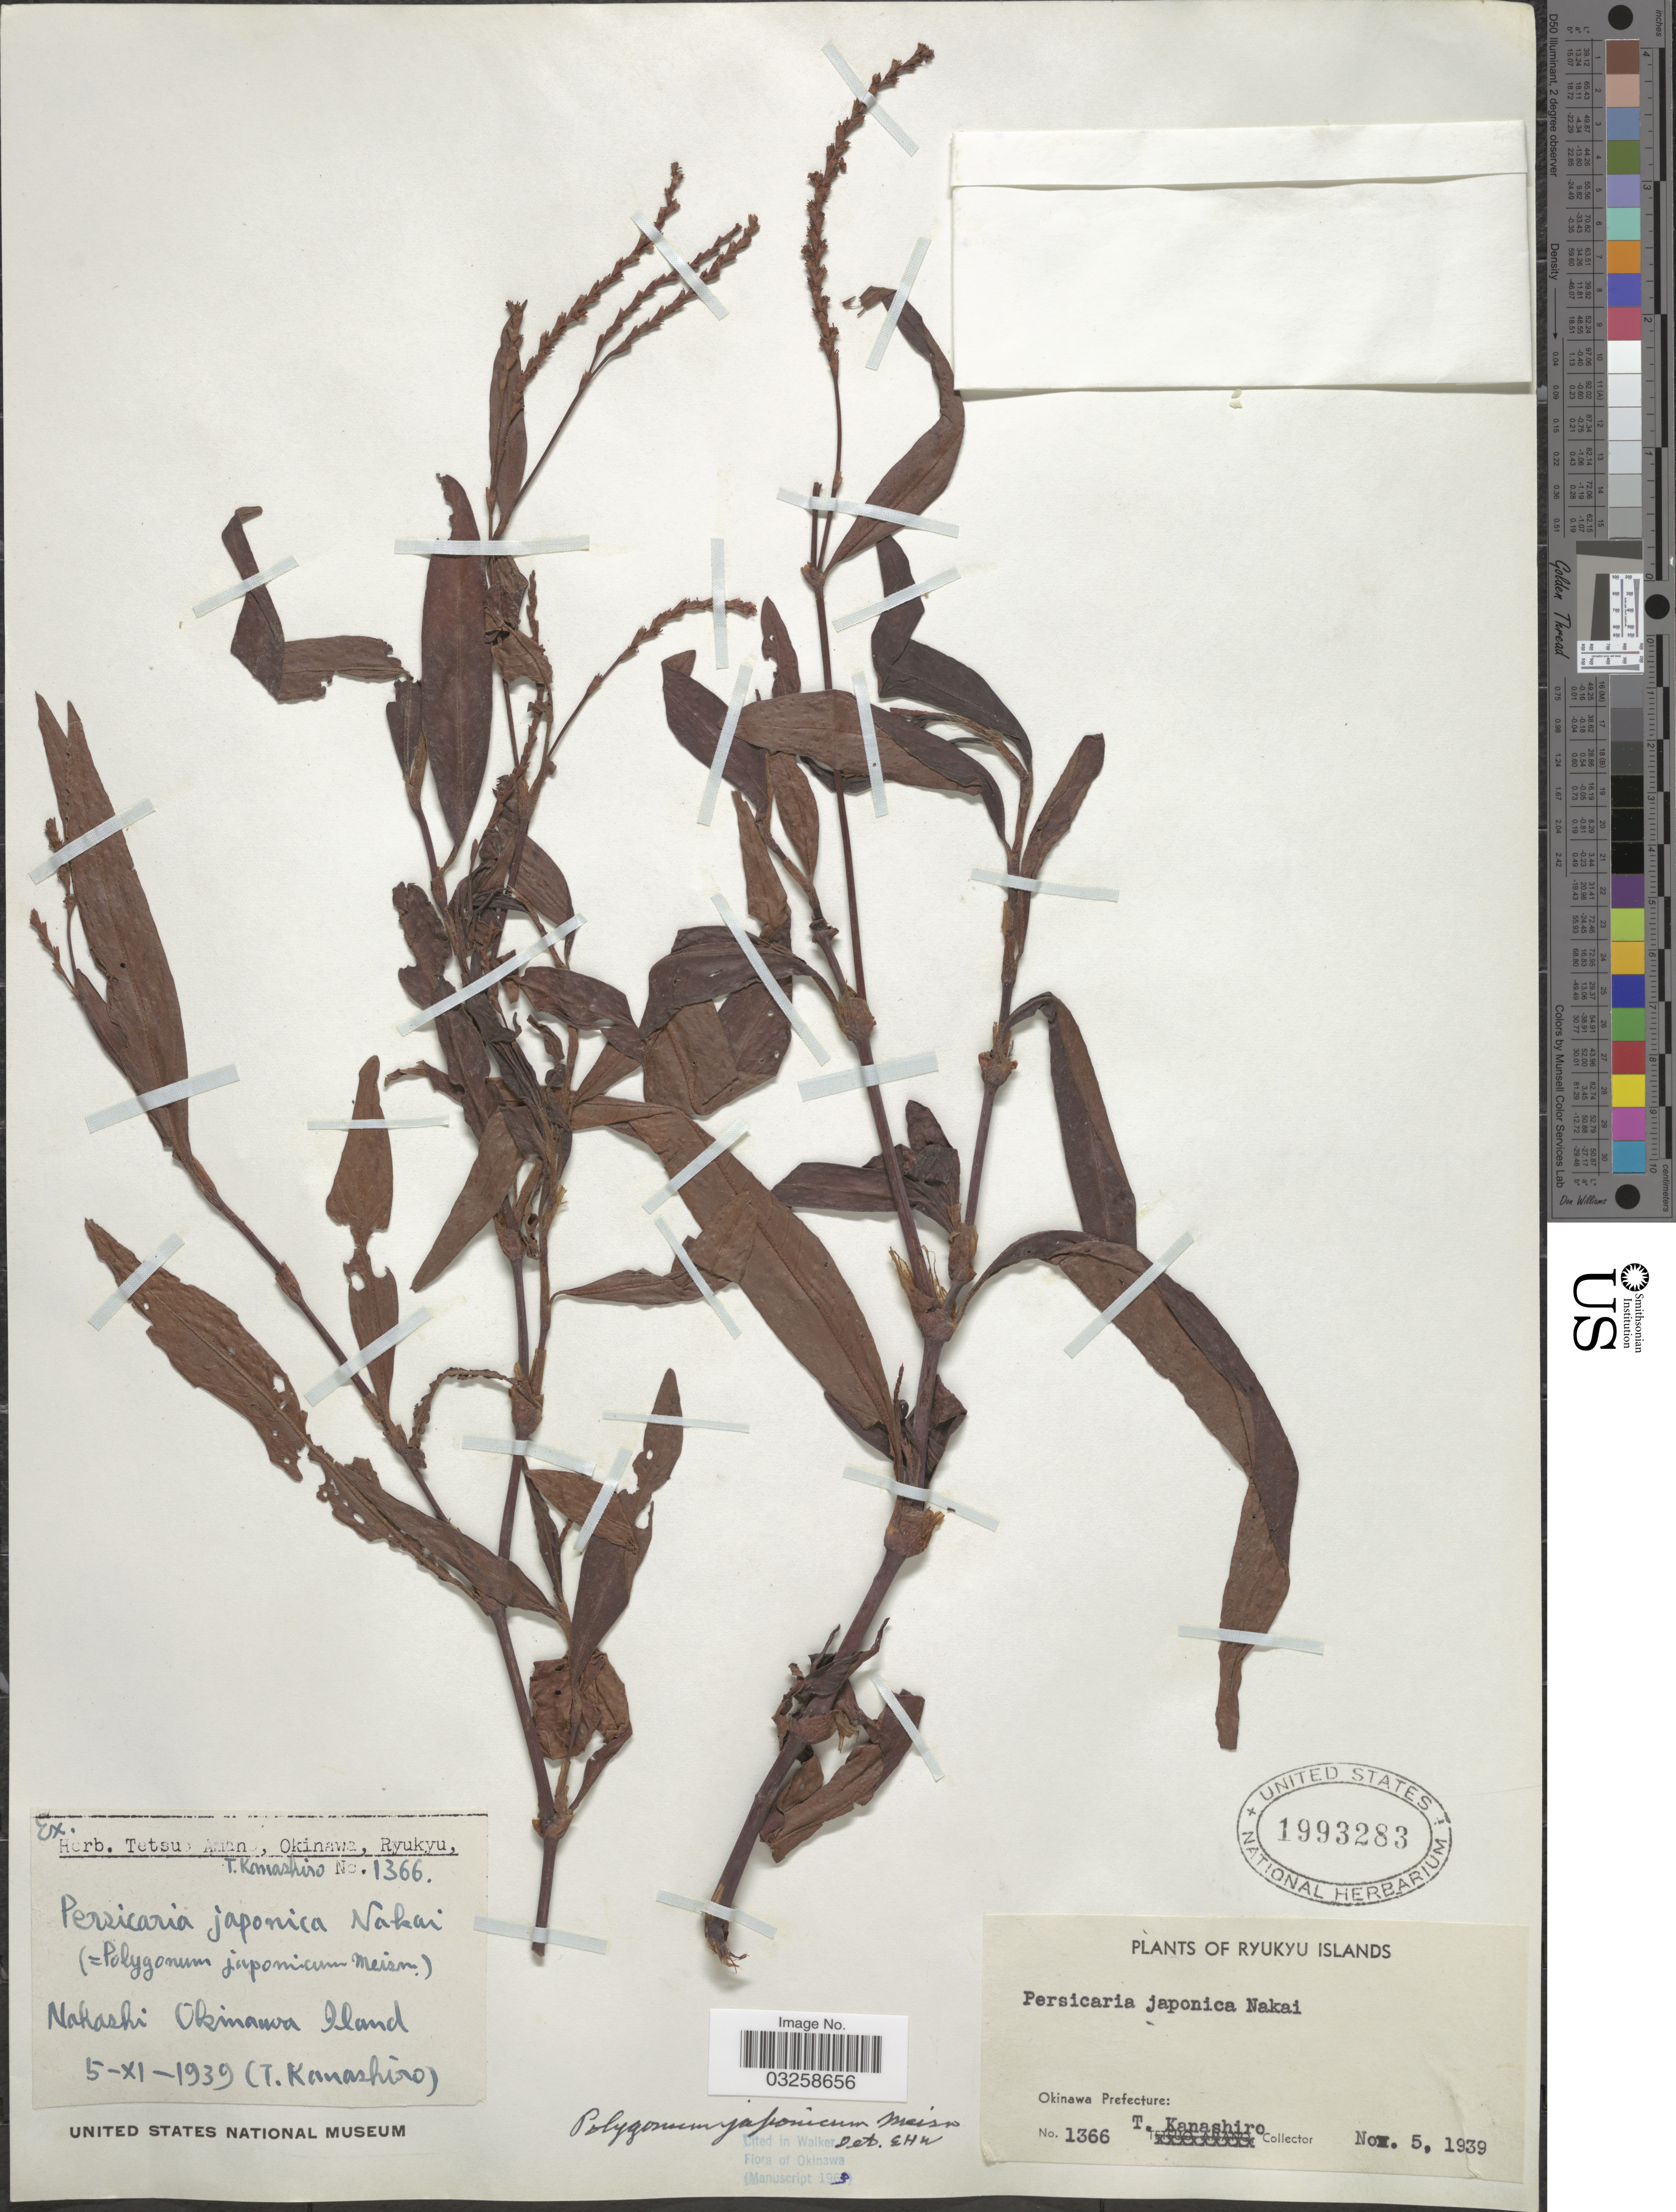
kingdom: Plantae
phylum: Tracheophyta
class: Magnoliopsida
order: Caryophyllales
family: Polygonaceae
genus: Polygonum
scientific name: Polygonum japonicum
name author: Meisn.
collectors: T. Kanashiro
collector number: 1366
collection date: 1939-11-05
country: Japan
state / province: Okinawa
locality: Ryukyu Islands. Okinawa Prefecture: Nakashi Okinawa Island.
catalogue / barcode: US 1993283